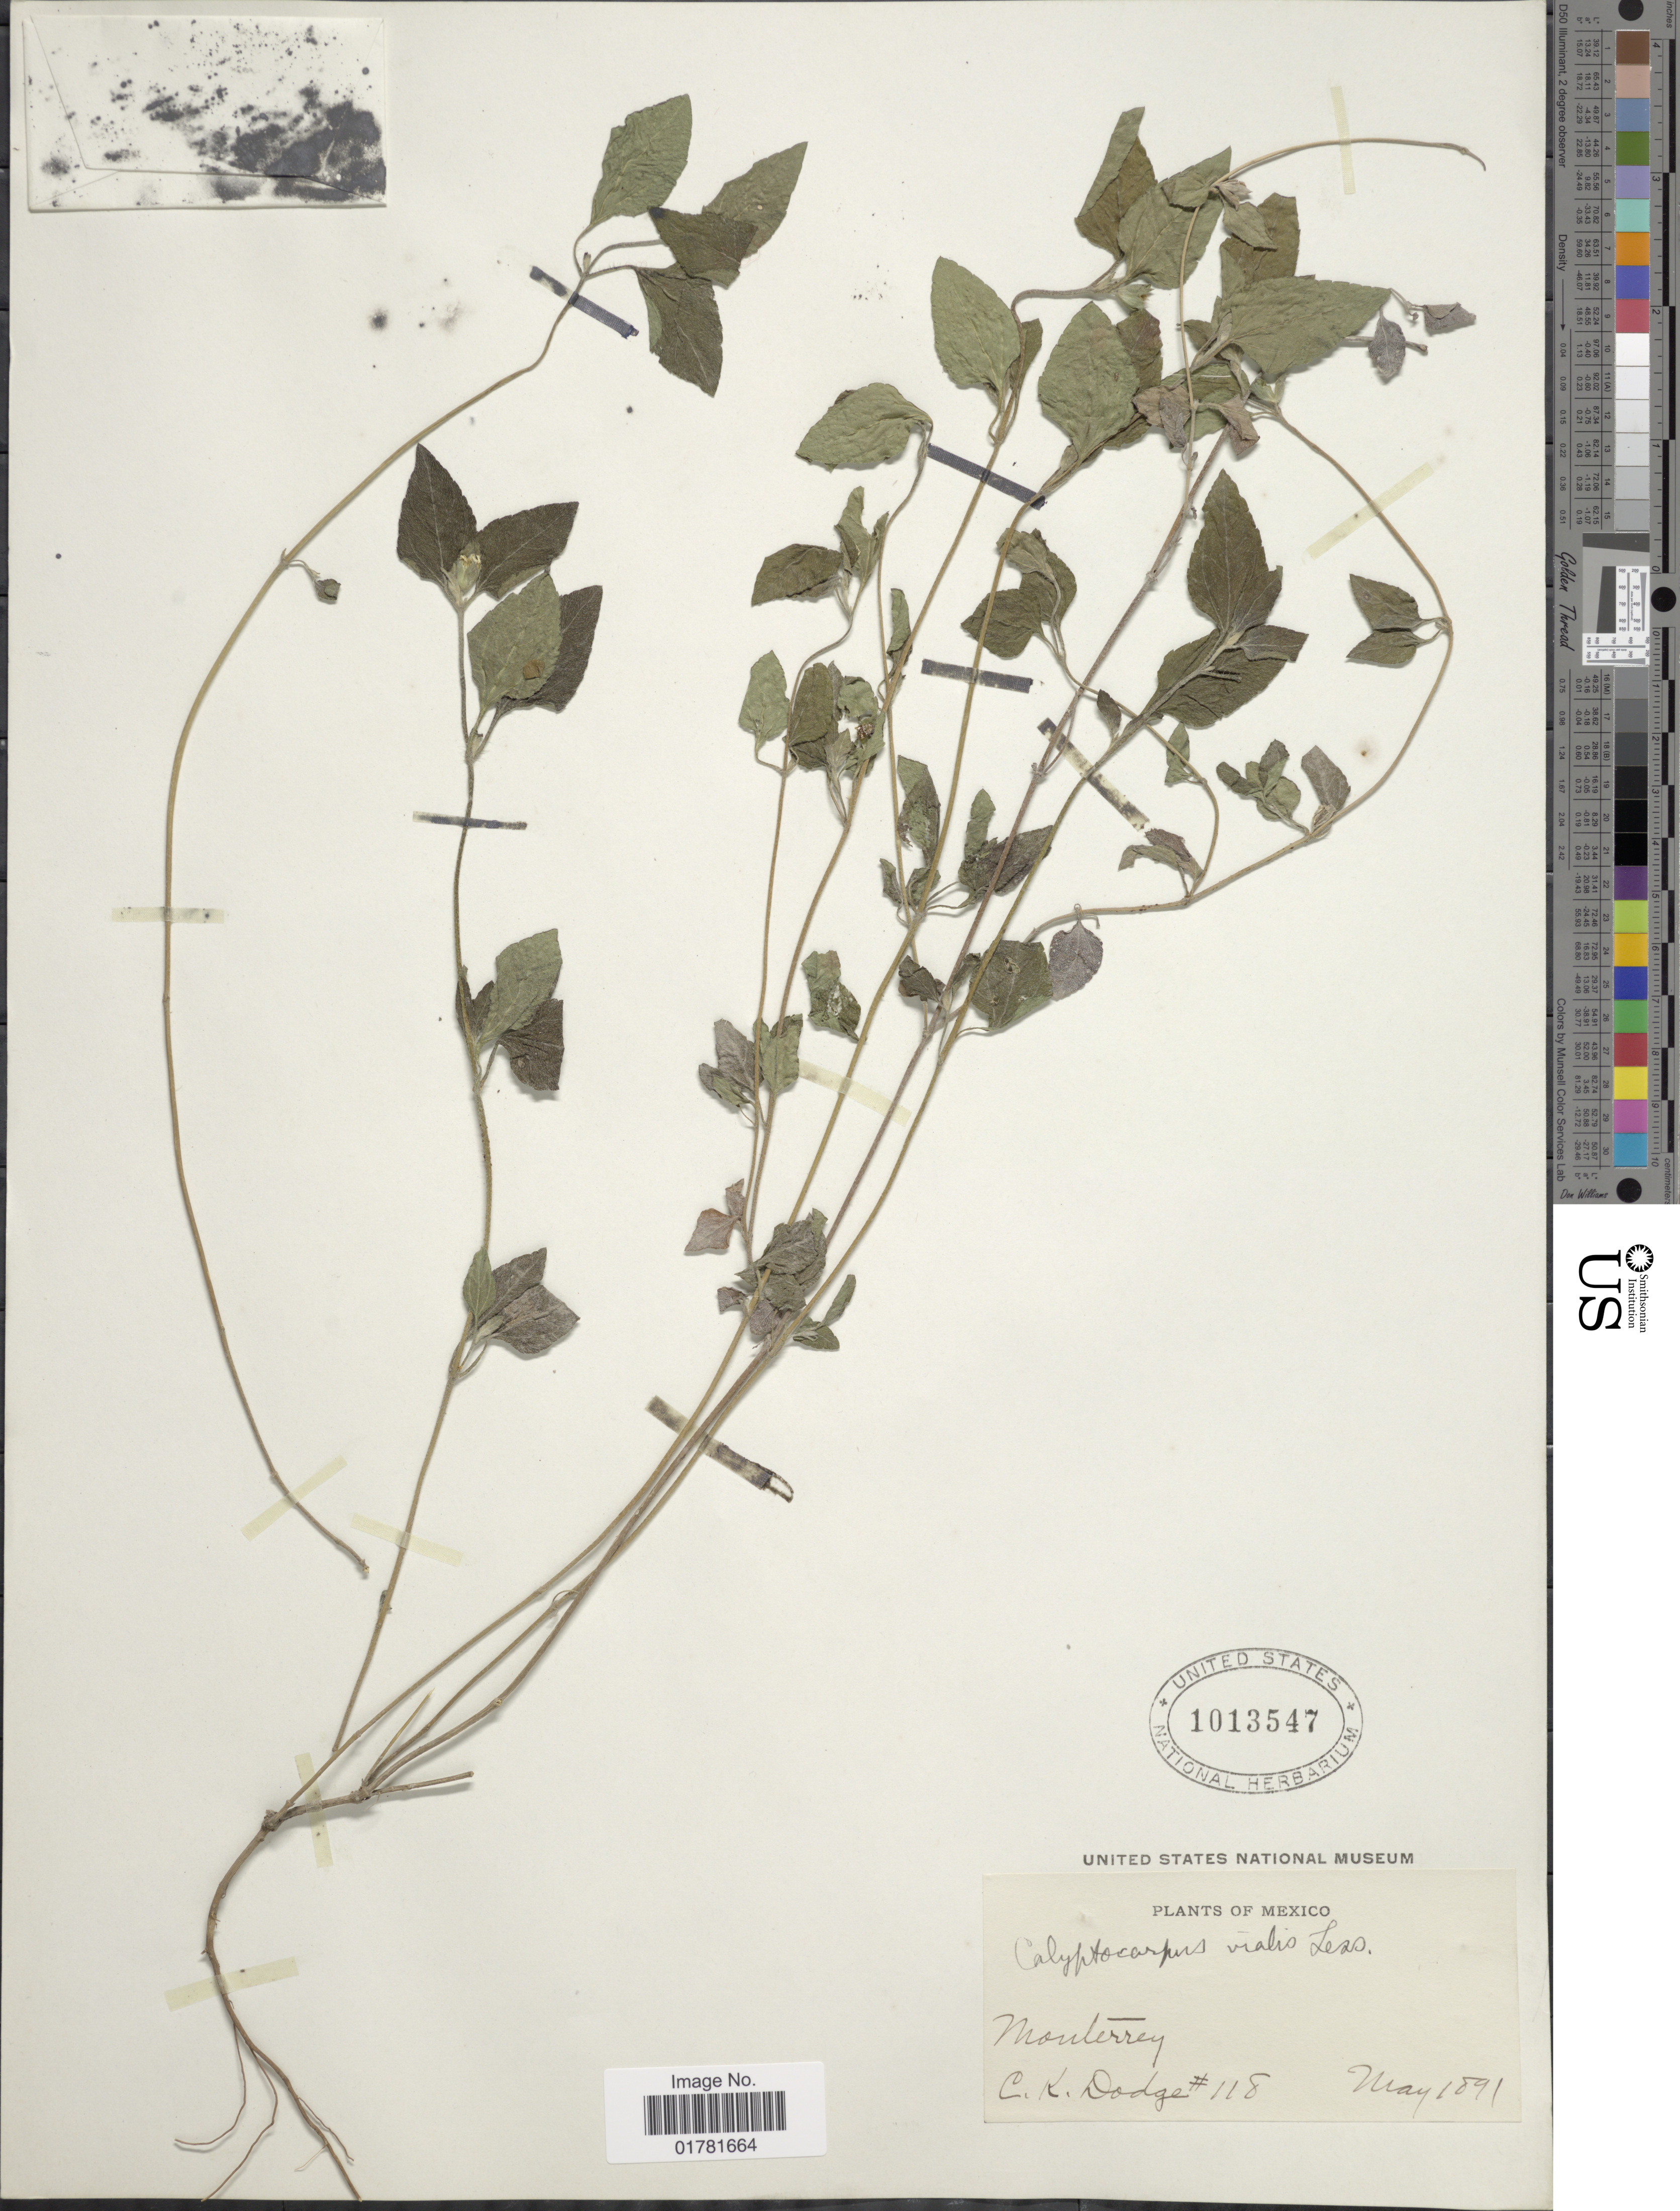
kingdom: Plantae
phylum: Tracheophyta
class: Magnoliopsida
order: Asterales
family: Asteraceae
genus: Calyptocarpus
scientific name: Calyptocarpus vialis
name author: Less.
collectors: C. Dodge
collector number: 118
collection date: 1891-05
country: Mexico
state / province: México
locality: Monterrey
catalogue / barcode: US 1013547